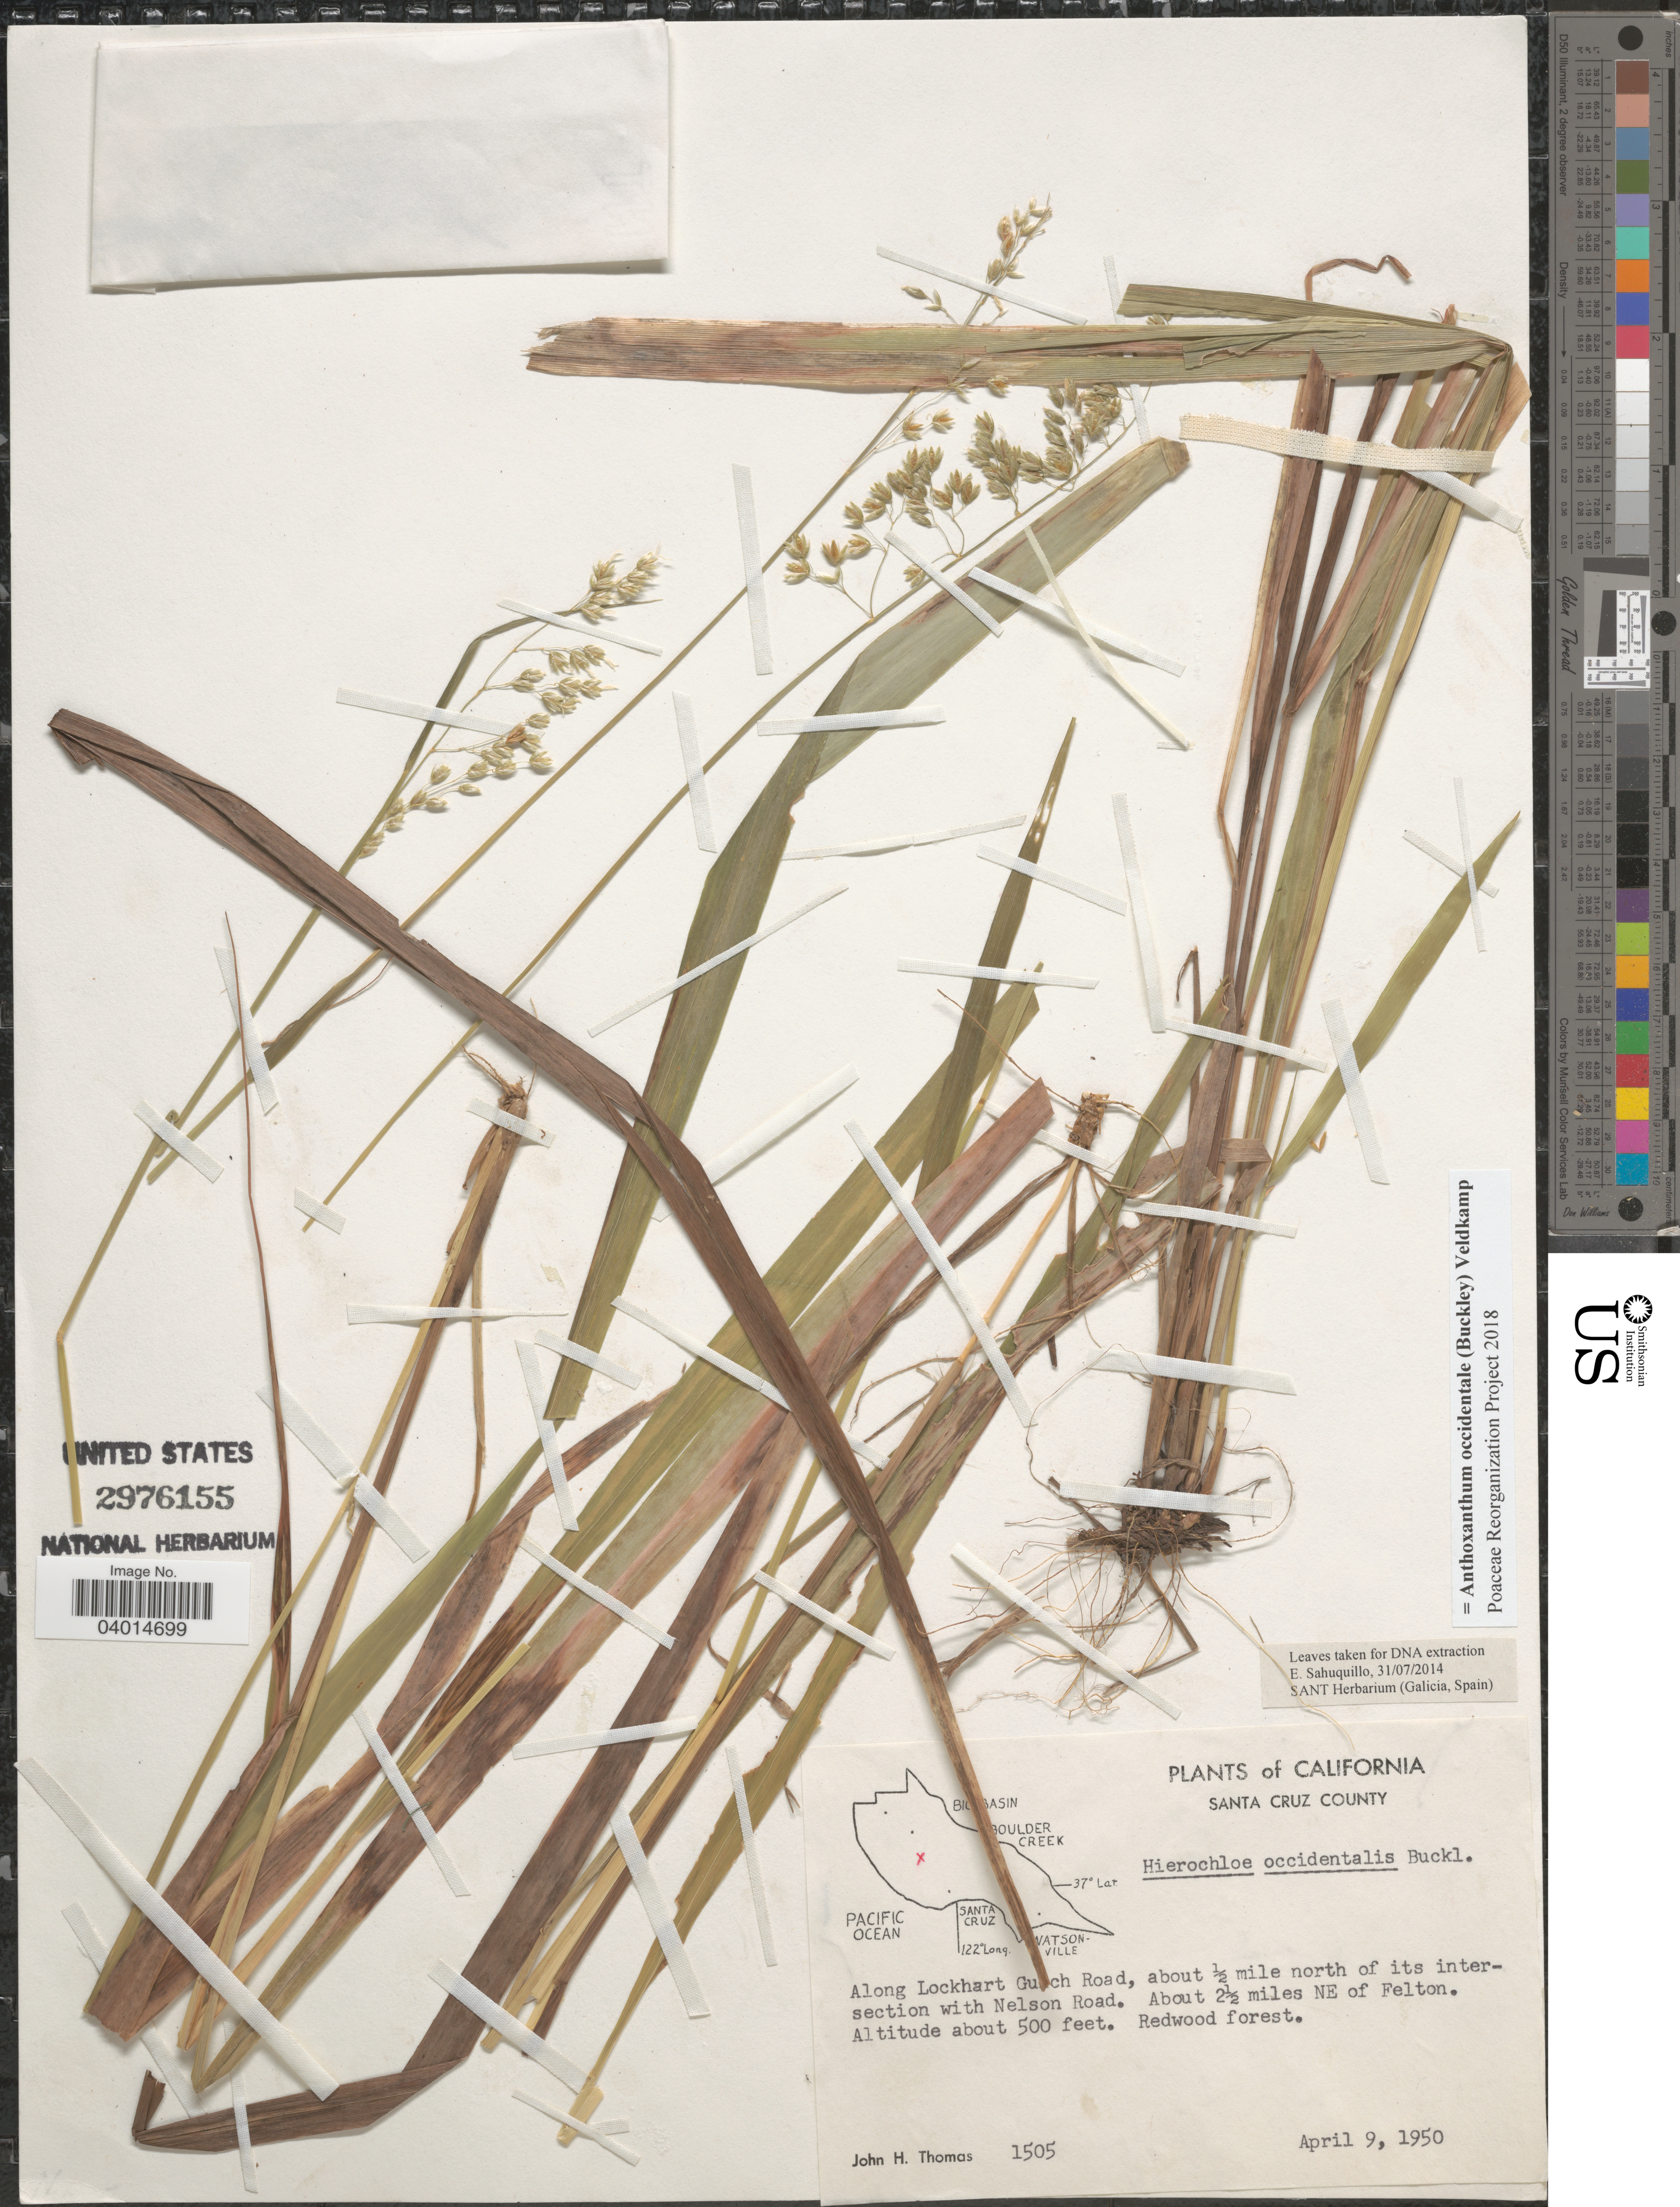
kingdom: Plantae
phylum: Tracheophyta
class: Liliopsida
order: Poales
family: Poaceae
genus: Anthoxanthum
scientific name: Anthoxanthum occidentale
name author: (Buckley) Veldkamp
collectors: J. H. Thomas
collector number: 1505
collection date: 1950-04-09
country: United States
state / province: California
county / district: Santa Cruz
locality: Santa Cruz County. Along Lockhart Gulch Road, about ½ mile north of its intersection with Nelson Road. About 2½ miles NE of Felton.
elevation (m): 152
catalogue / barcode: US 2976155